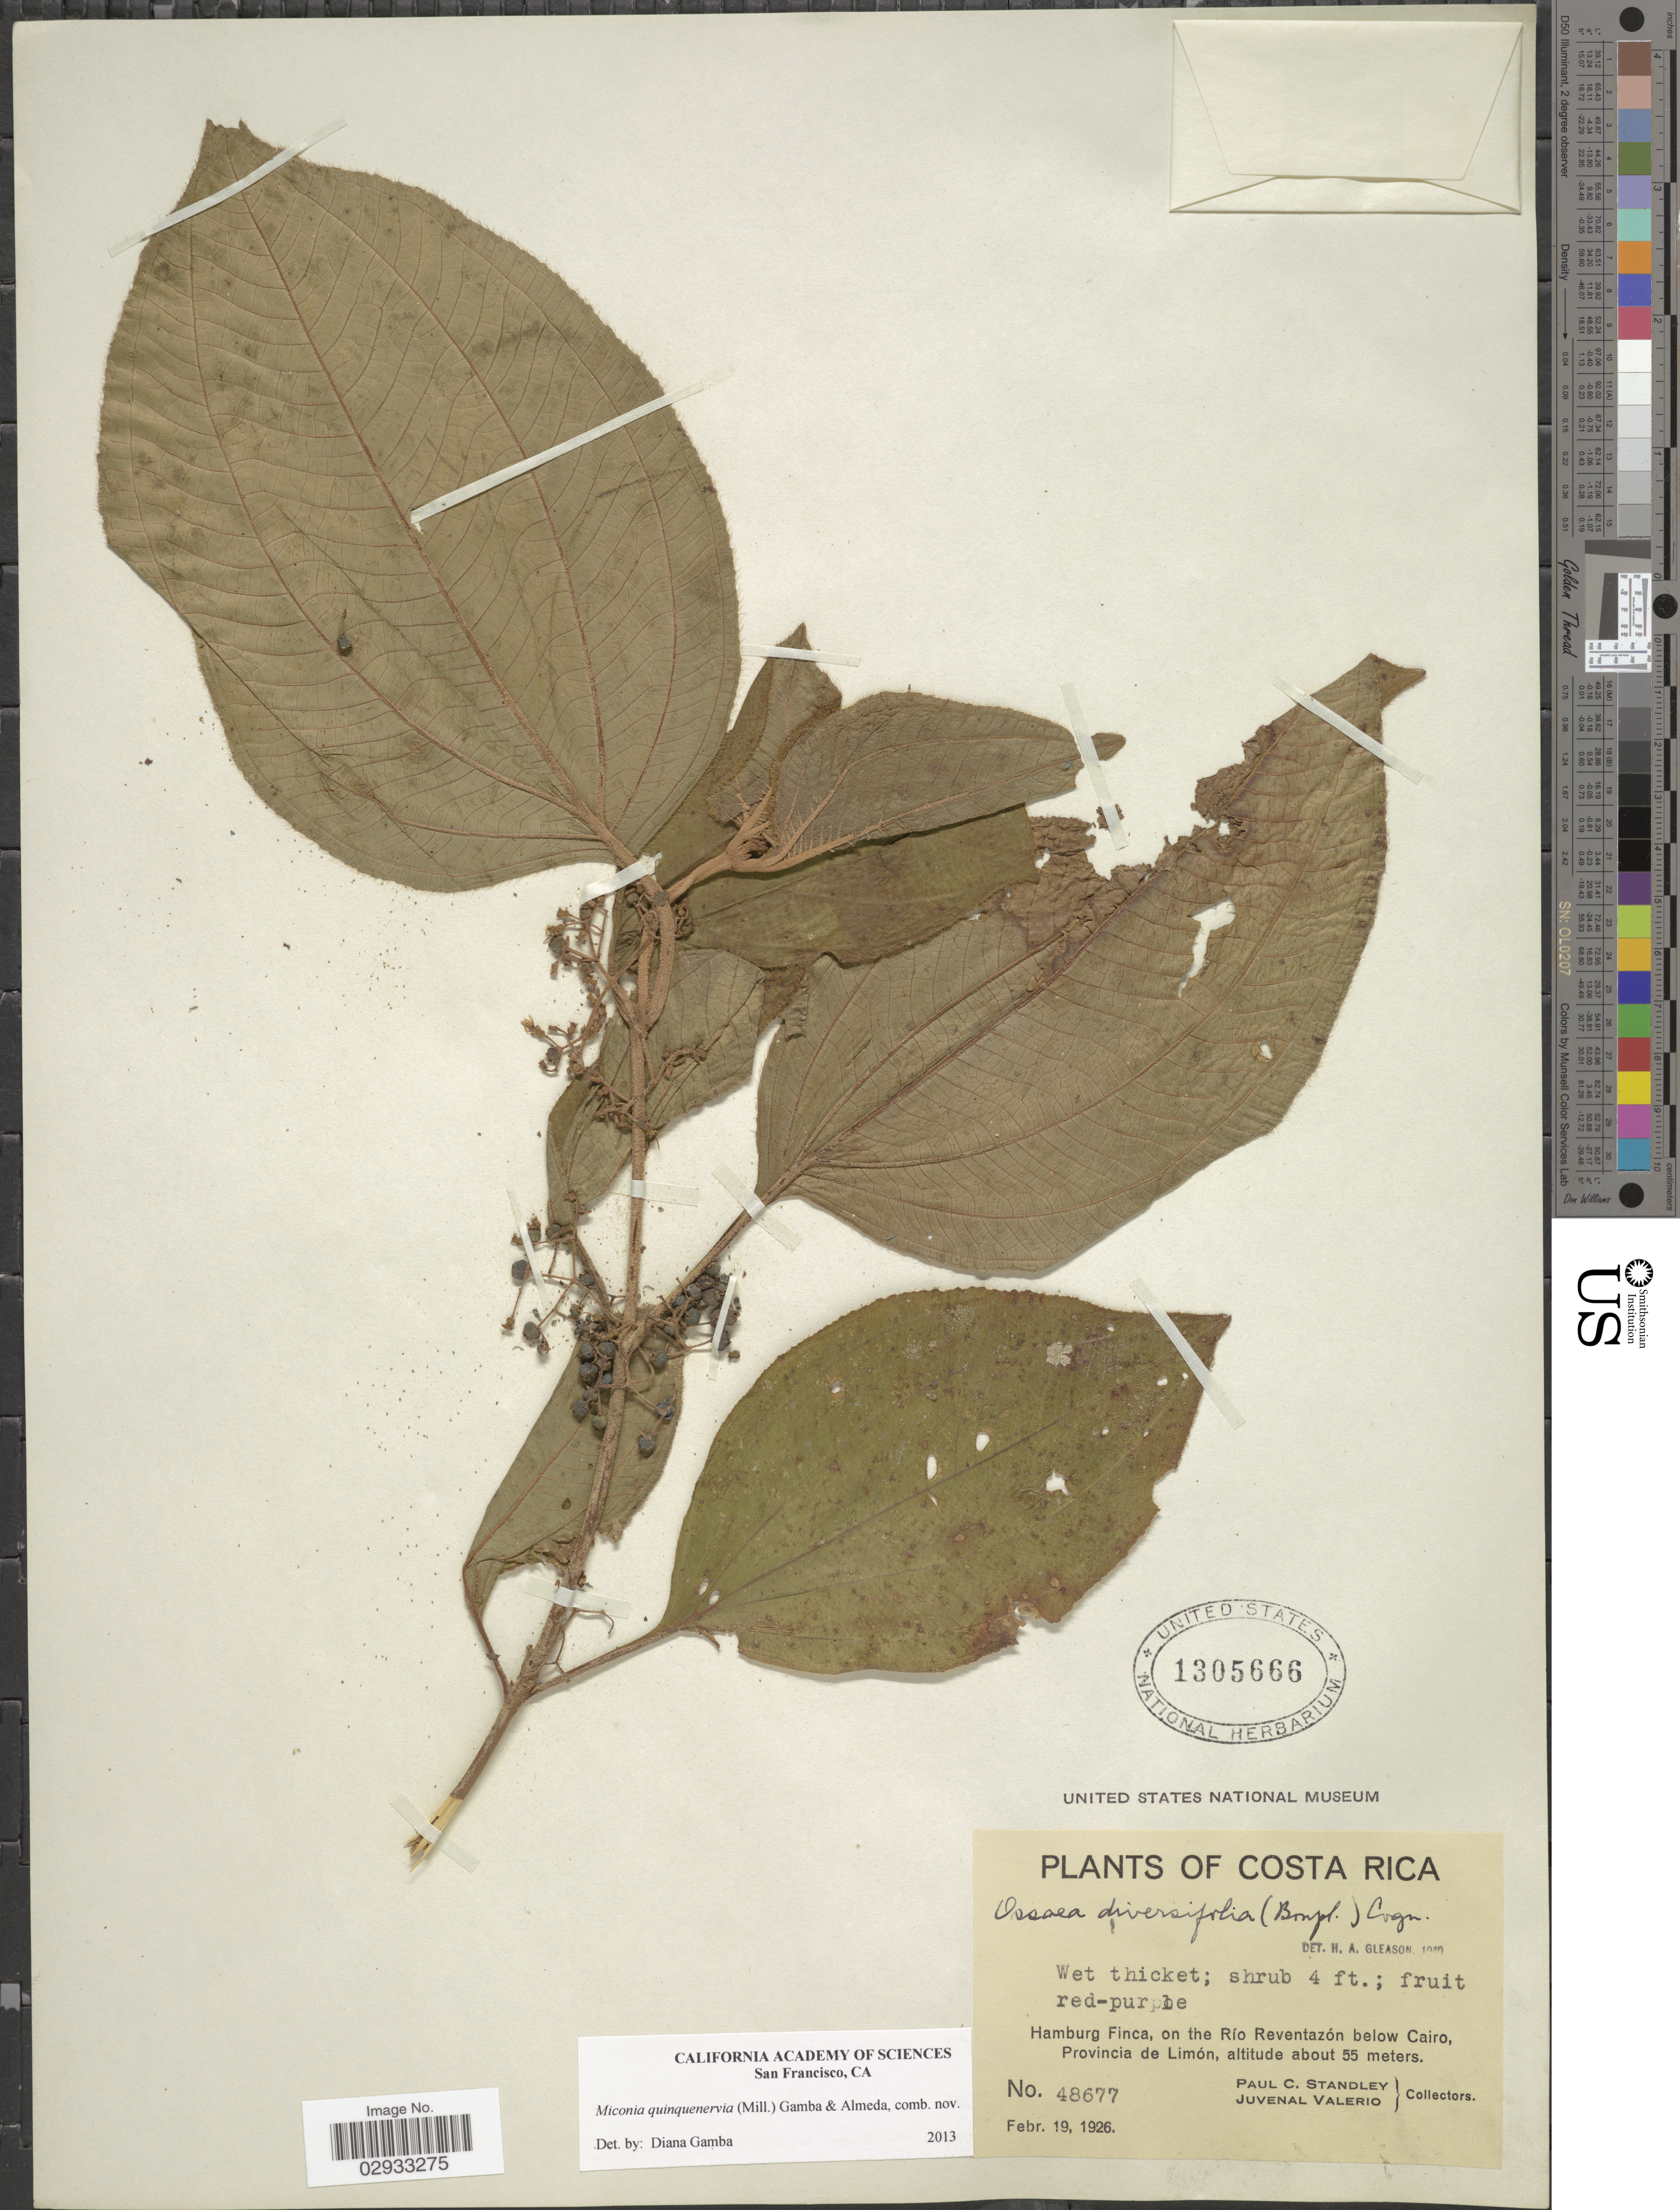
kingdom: Plantae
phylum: Tracheophyta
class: Magnoliopsida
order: Myrtales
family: Melastomataceae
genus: Miconia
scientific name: Miconia quinquenervia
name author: (Mill.) Gamba & Almeda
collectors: P. C. Standley & J. Valerio R.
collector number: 48677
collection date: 1926-02-19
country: Costa Rica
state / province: Limón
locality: Hamburg Finca, on the Río Reventazón below Cairo.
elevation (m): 55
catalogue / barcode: US 1305666